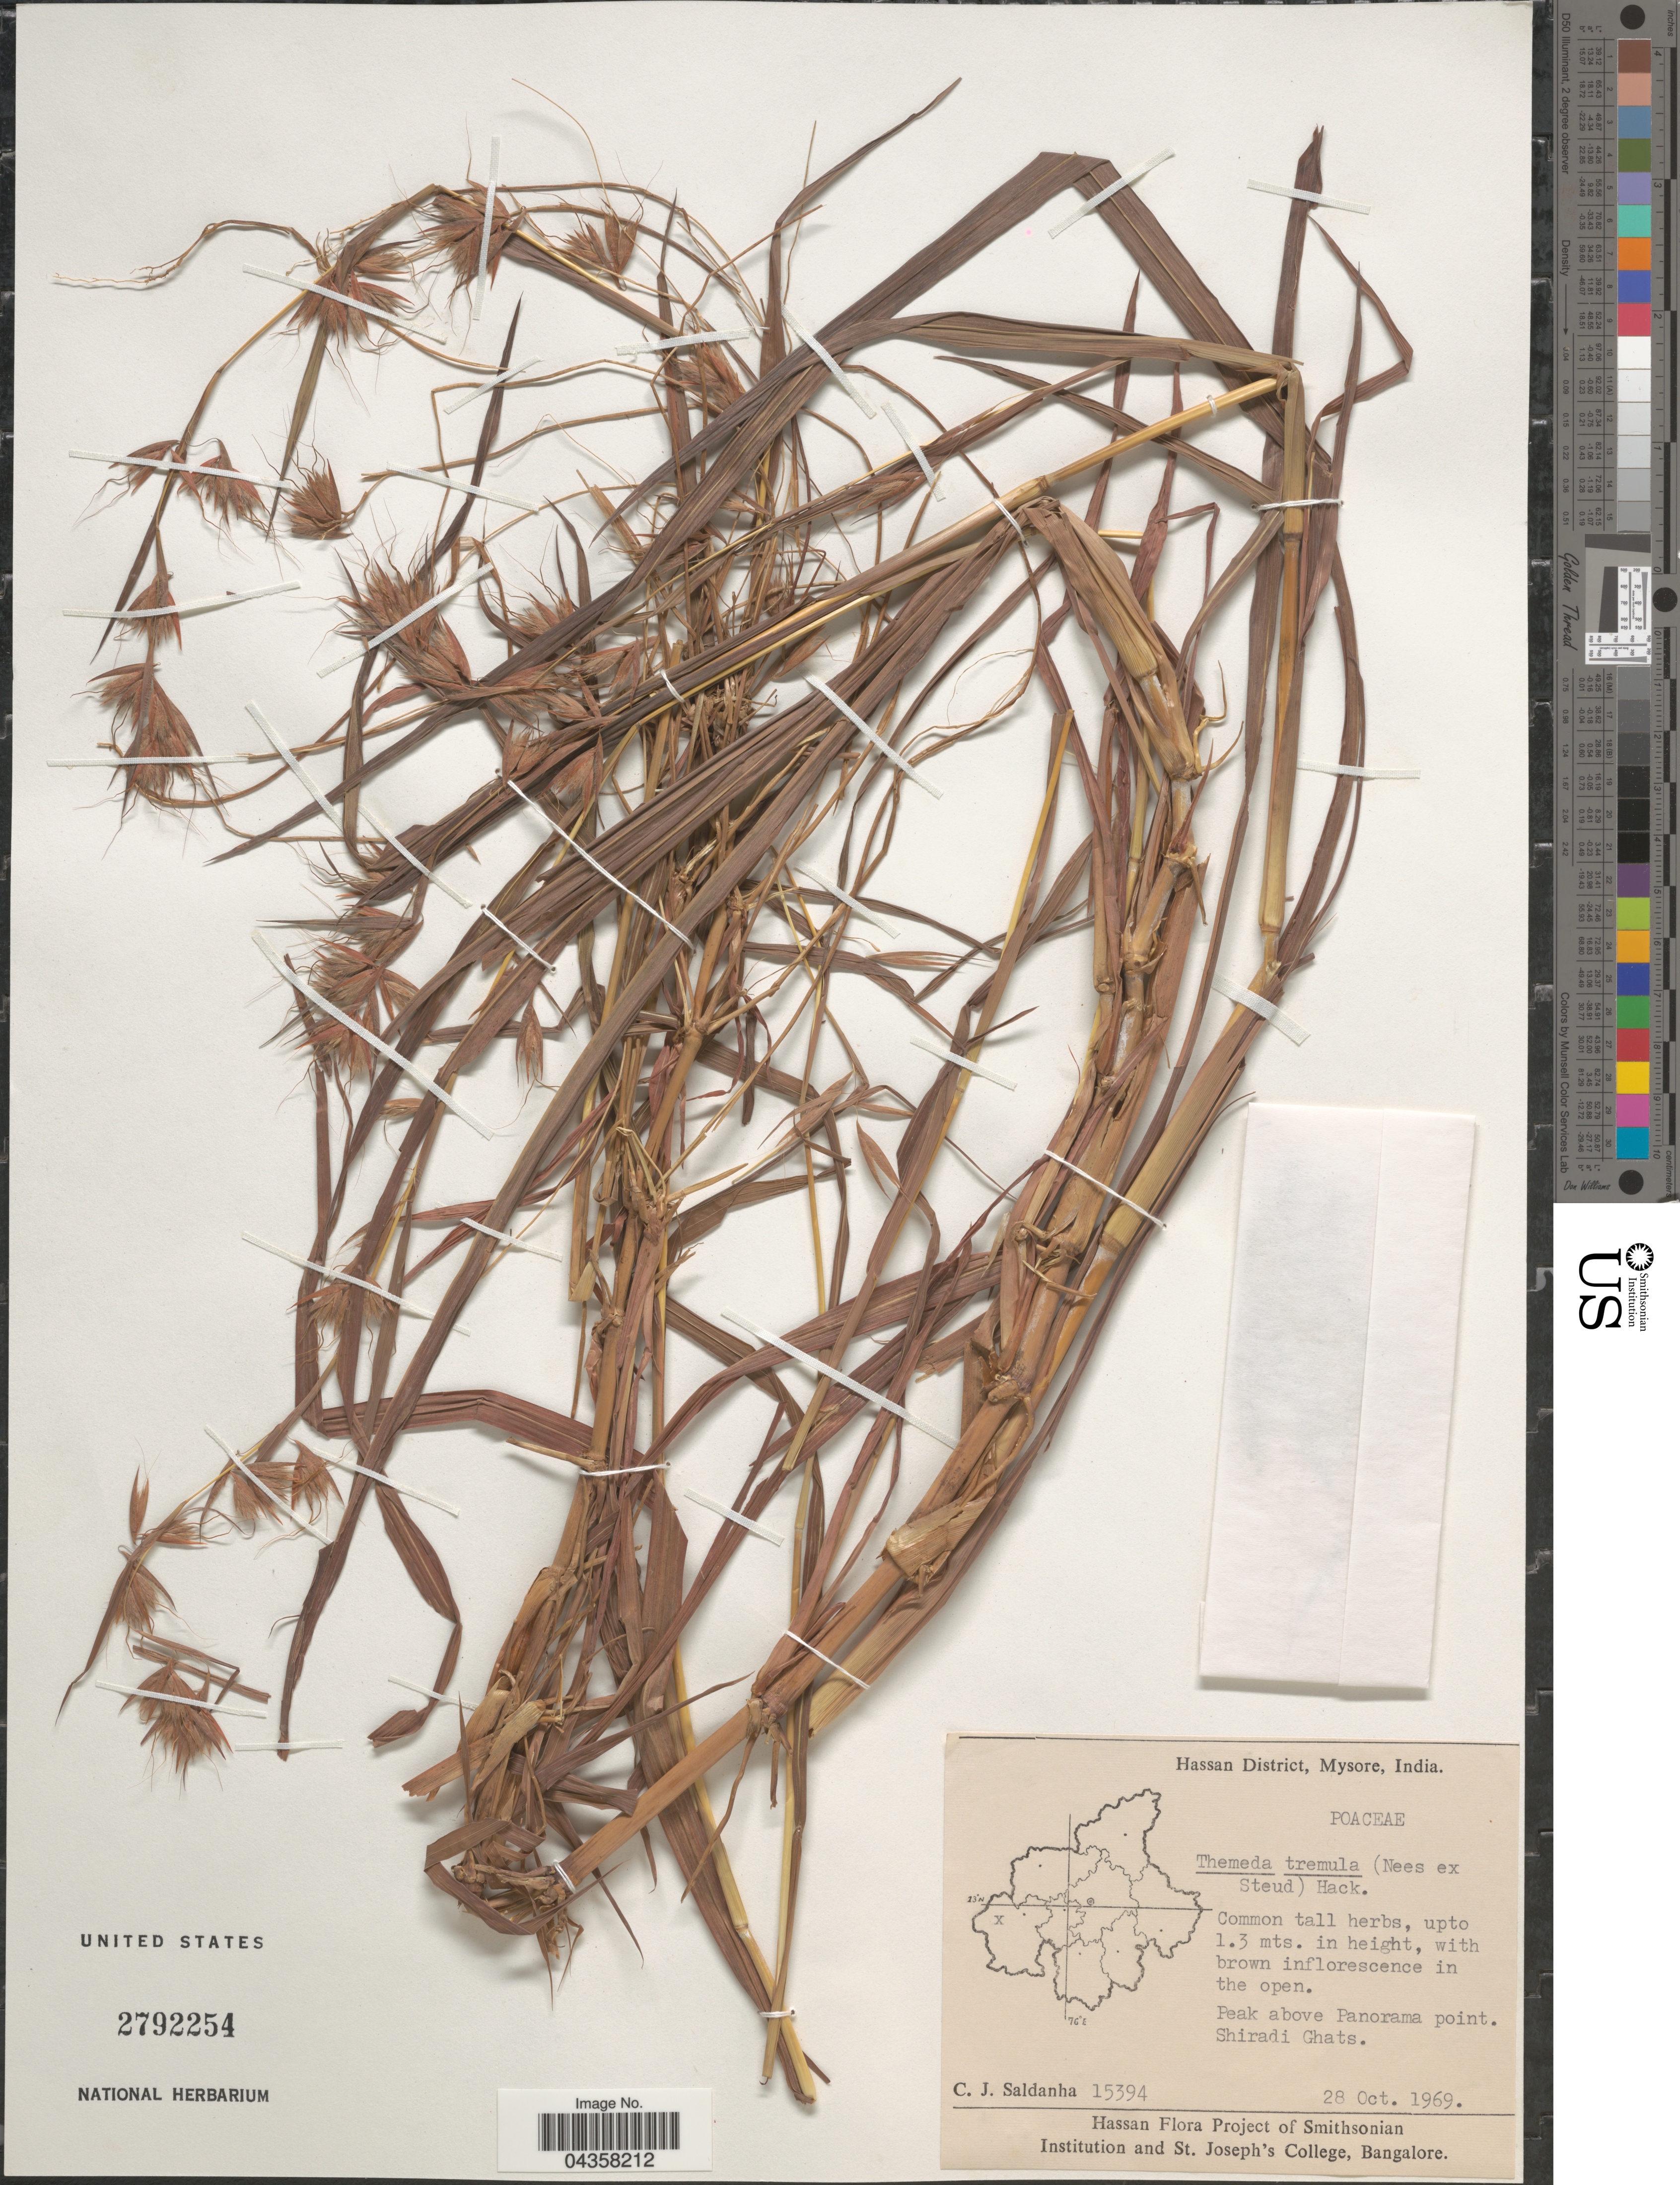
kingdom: Plantae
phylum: Tracheophyta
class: Liliopsida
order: Poales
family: Poaceae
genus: Themeda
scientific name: Themeda tremula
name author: (Nees) Hack.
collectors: C. J. Saldanha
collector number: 15394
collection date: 1969-10-28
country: India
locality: Hassan District, Mysore. Peak above Panorama point. Shiradi Ghats.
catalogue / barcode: US 2792254